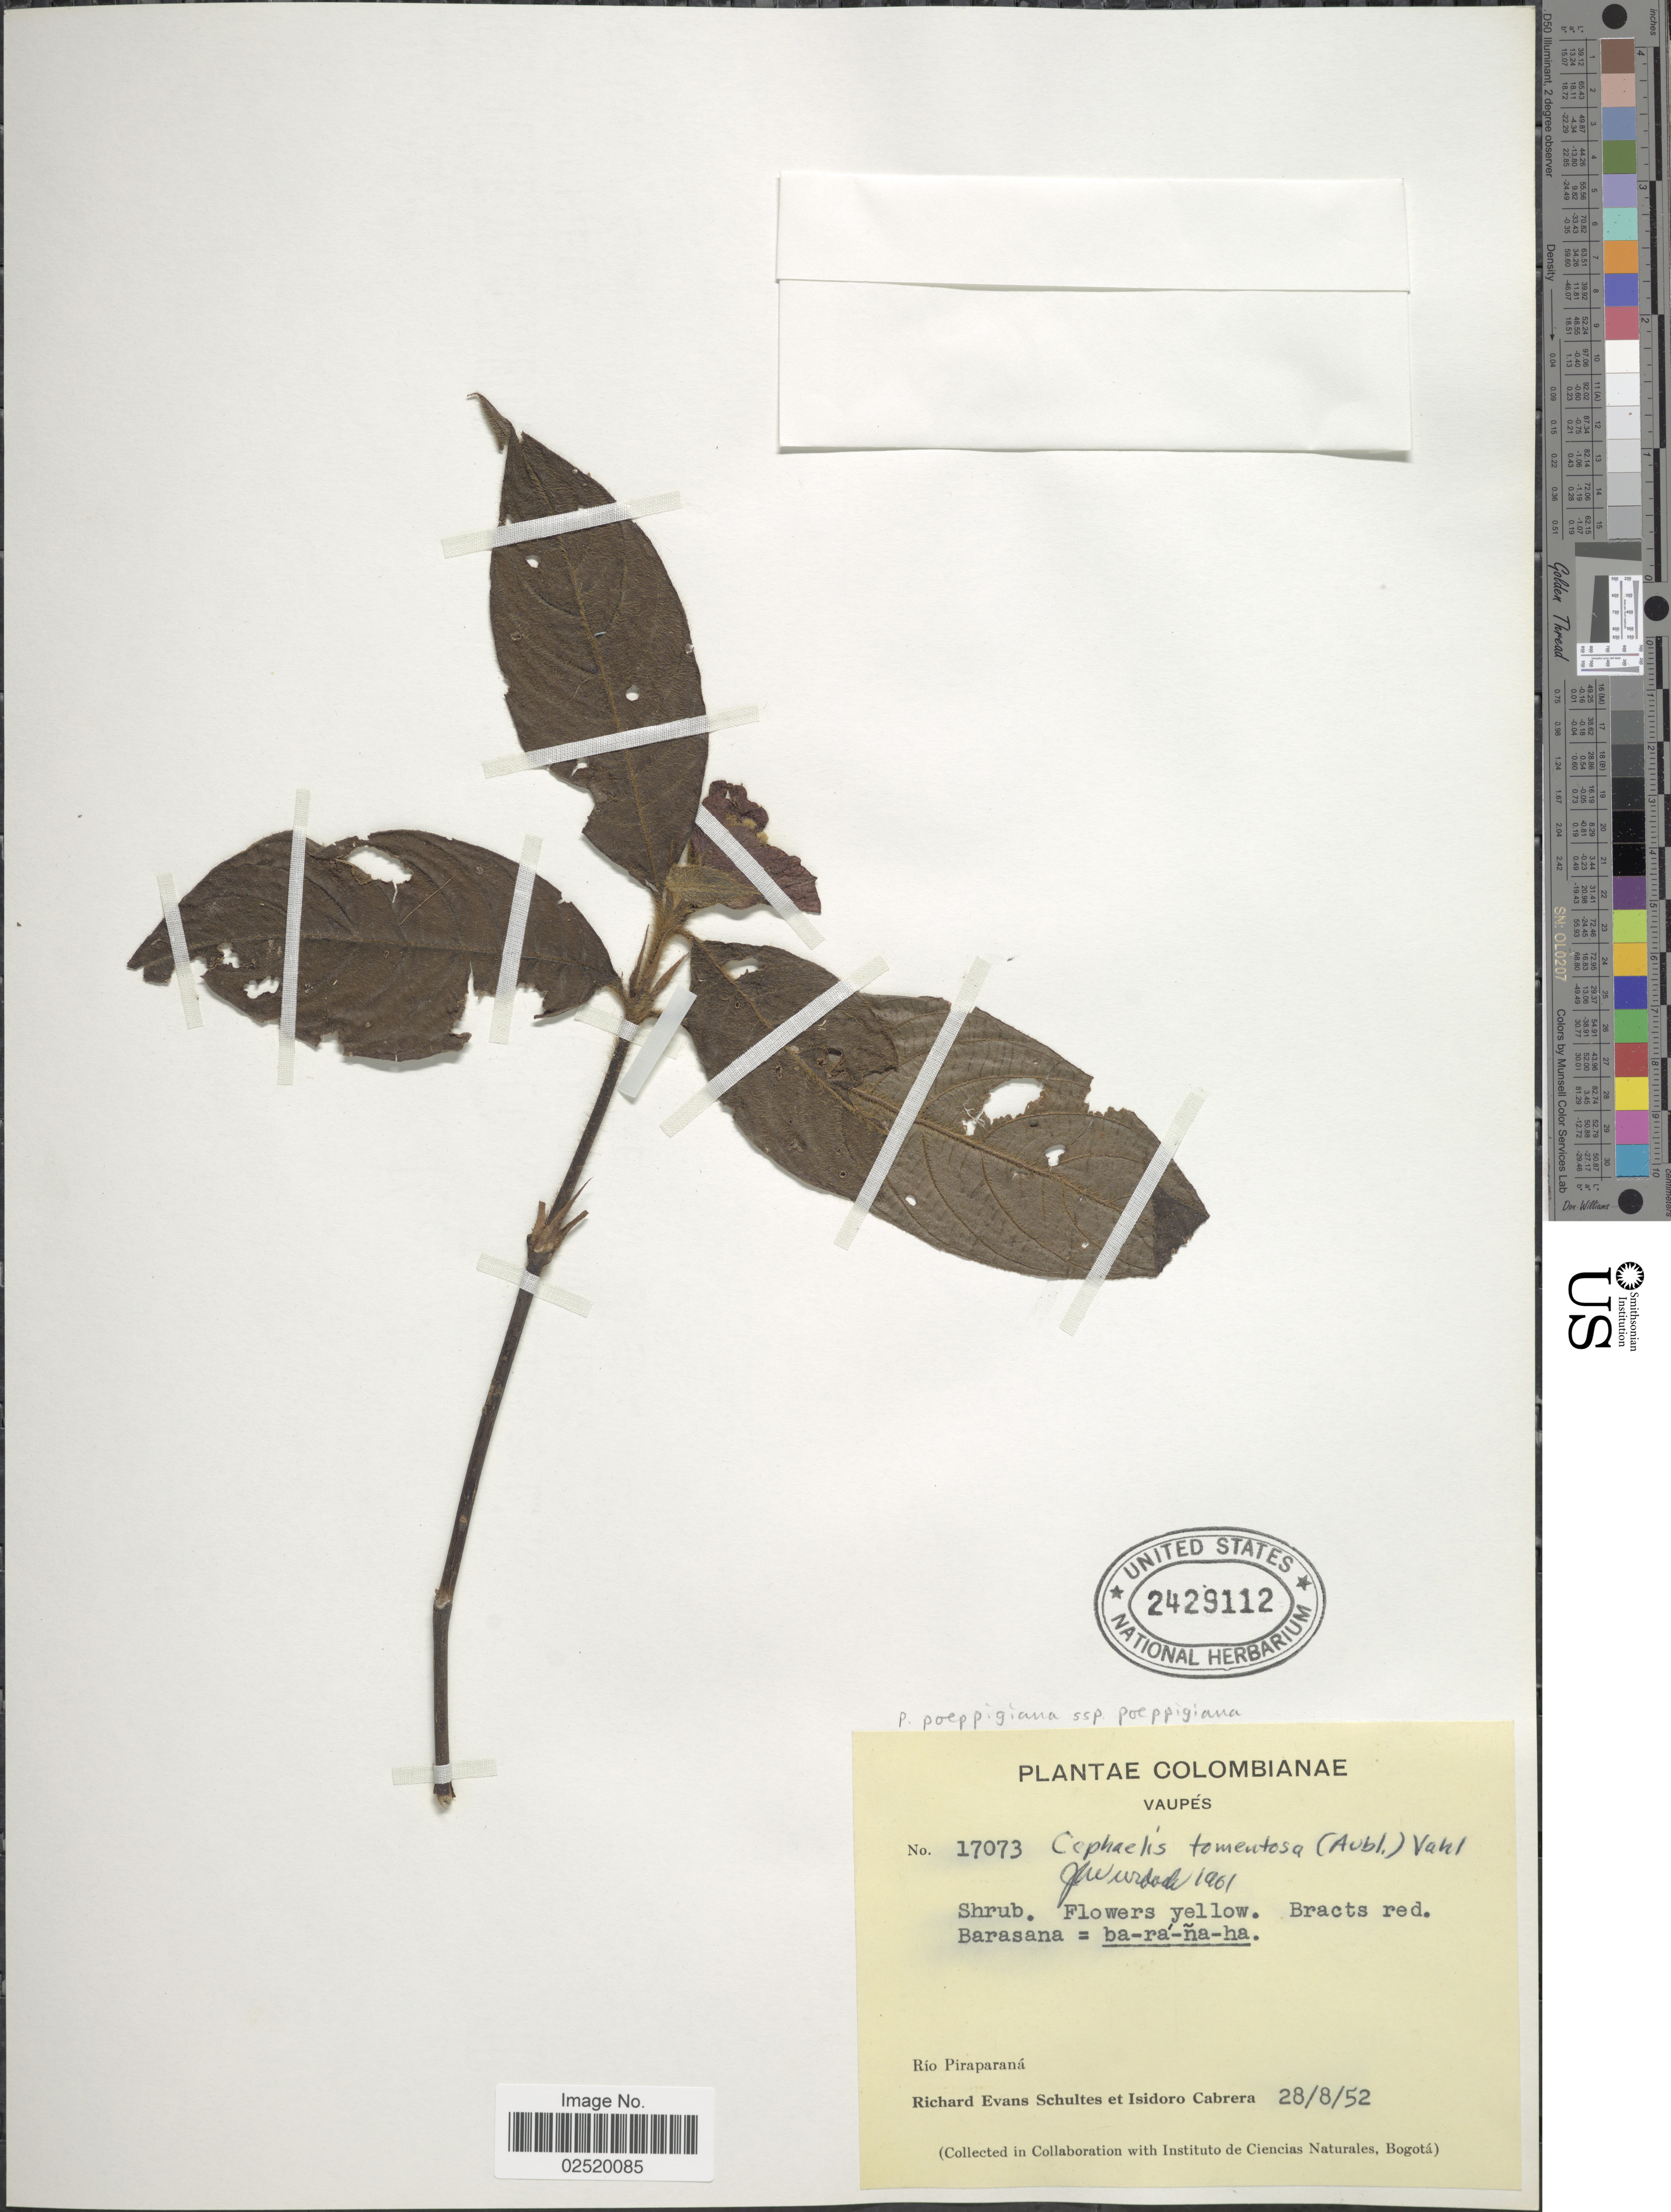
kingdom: Plantae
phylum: Tracheophyta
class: Magnoliopsida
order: Gentianales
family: Rubiaceae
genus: Psychotria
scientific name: Psychotria poeppigiana subsp. poeppigiana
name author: Müll. Arg.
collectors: R. E. Schultes & I. Cabrera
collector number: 17073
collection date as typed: Transcribed d/m/y: 28/8/52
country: Colombia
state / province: Vaupés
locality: Vaupes, Rio Piraparana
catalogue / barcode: US 2429112